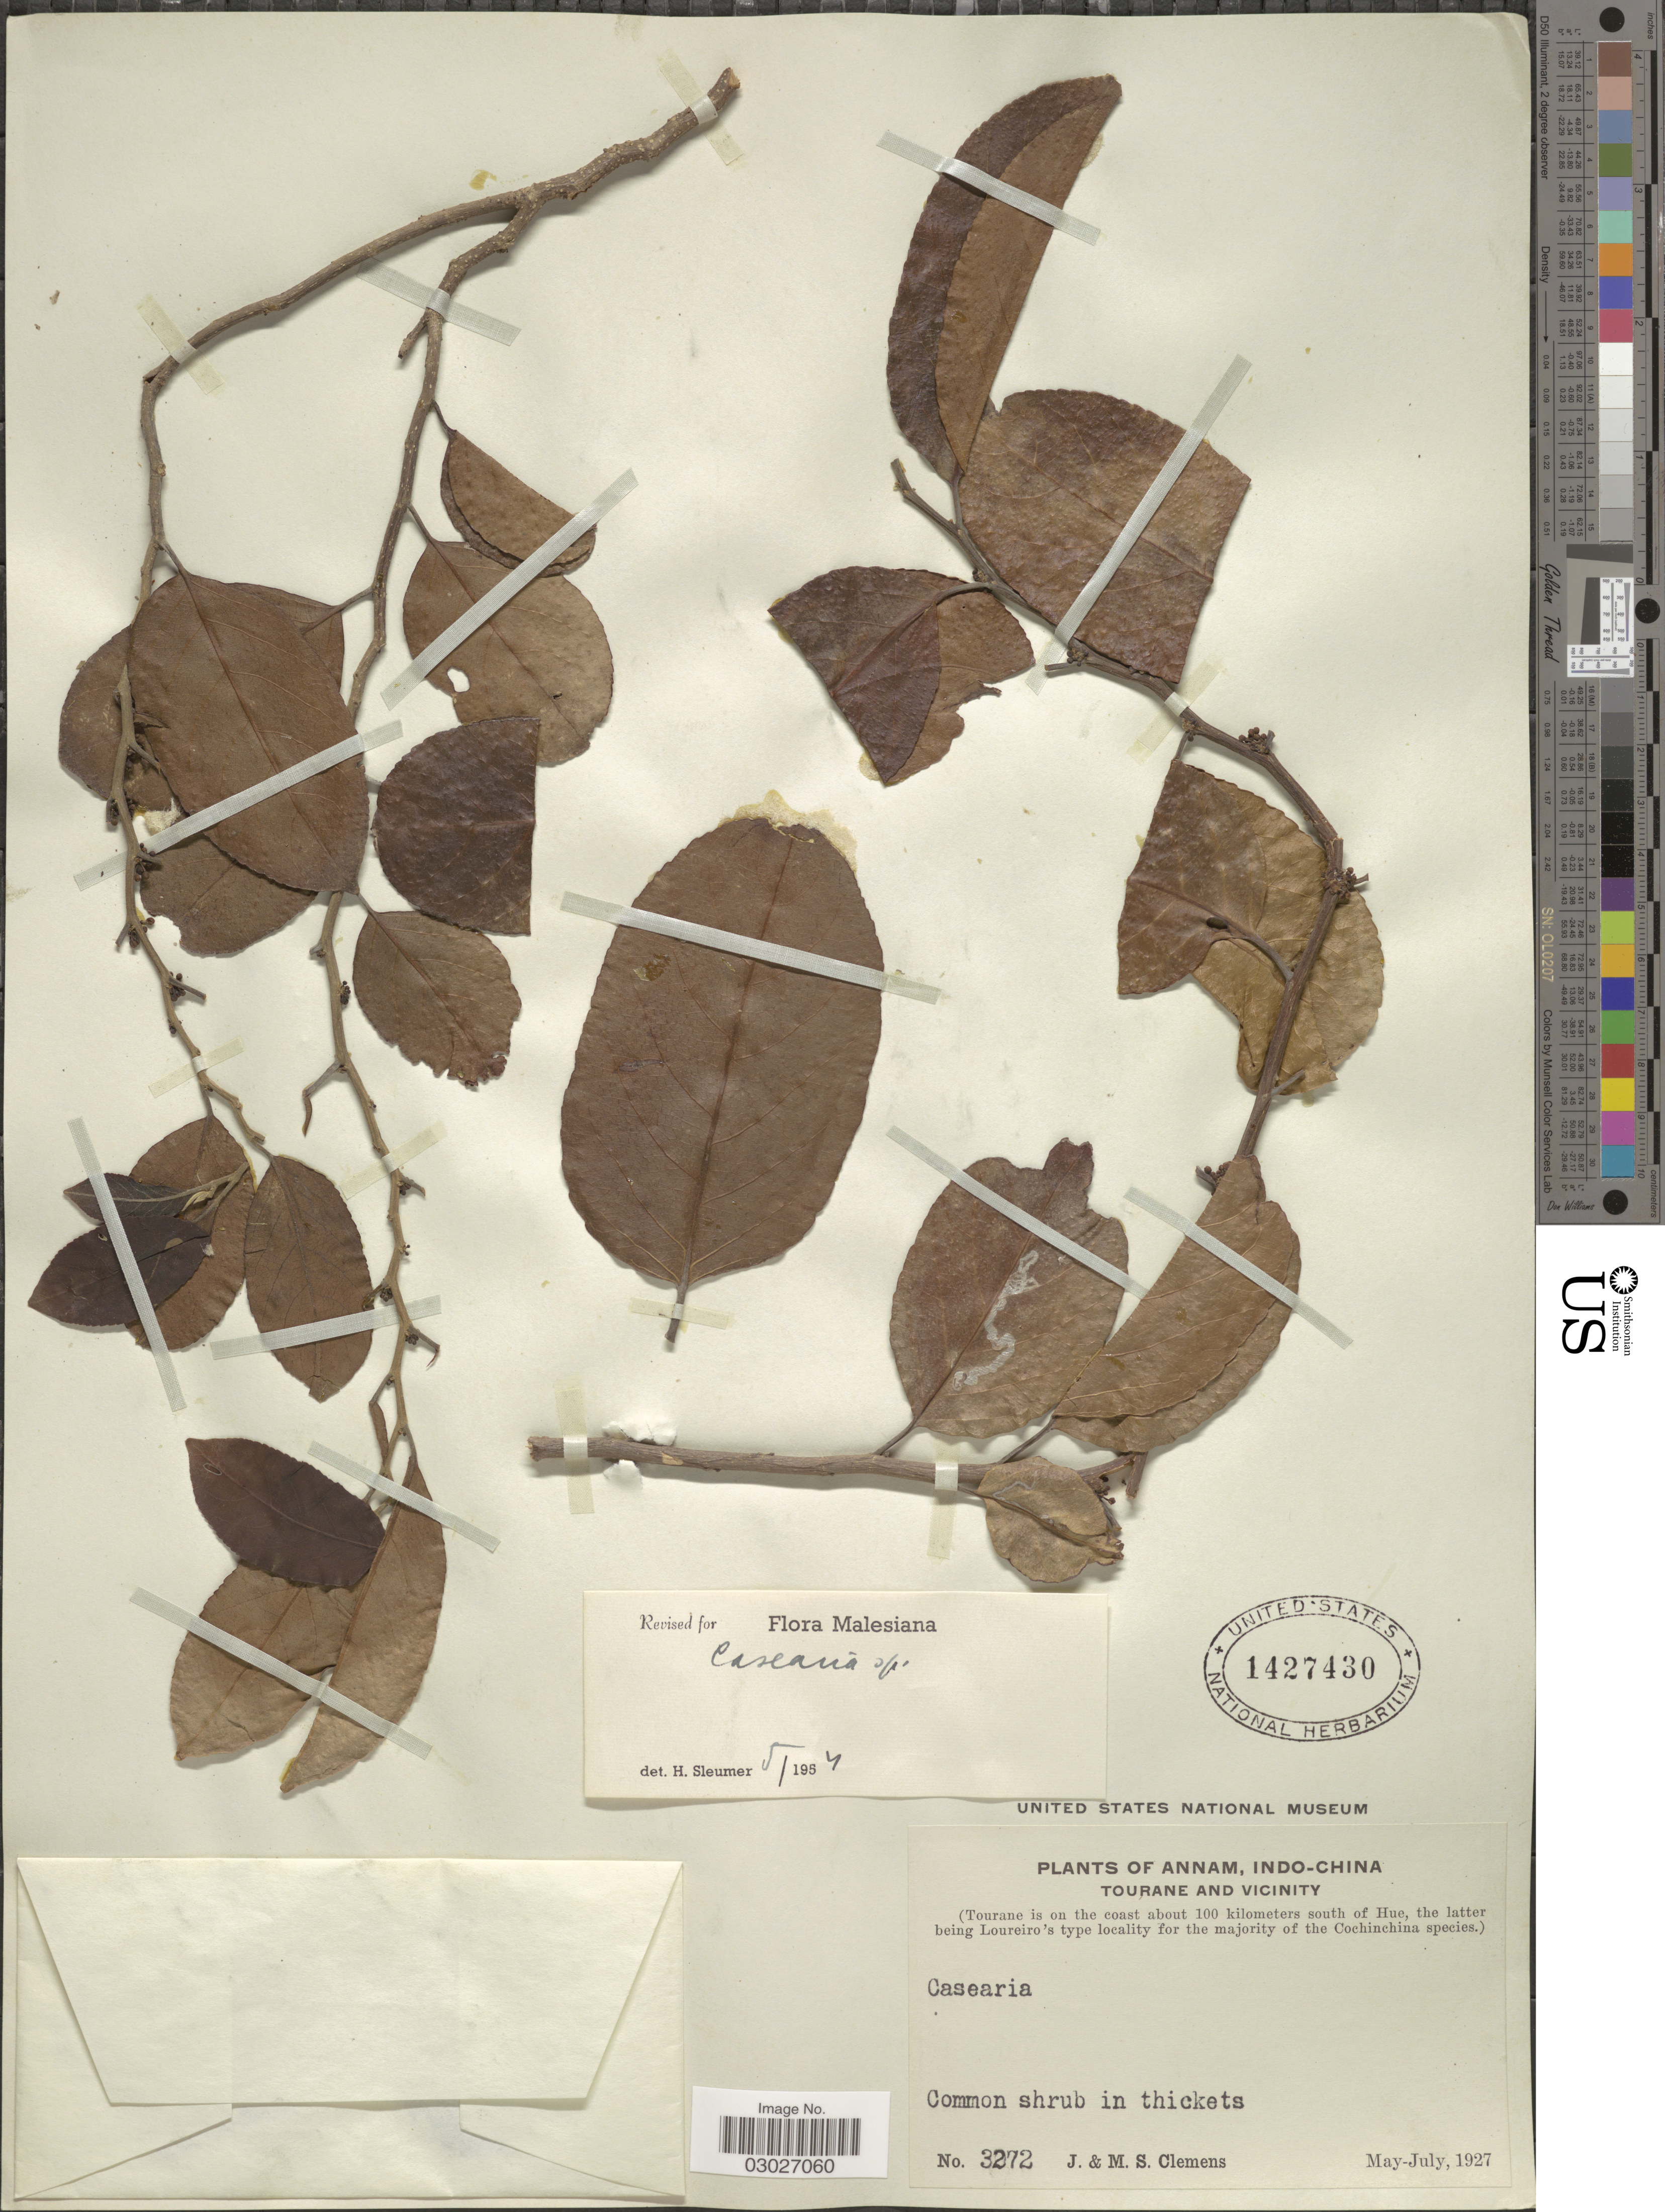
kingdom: Plantae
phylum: Tracheophyta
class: Magnoliopsida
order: Malpighiales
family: Salicaceae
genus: Casearia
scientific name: Casearia sp.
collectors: J. Clemens & M. S. Clemens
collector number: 3272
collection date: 1927-05/1927-07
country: Vietnam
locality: Annam, Indo-China. Tourane and vicinity (Tourane is on the coast about 100 kilometers south of Hue.).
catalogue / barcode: US 1427430